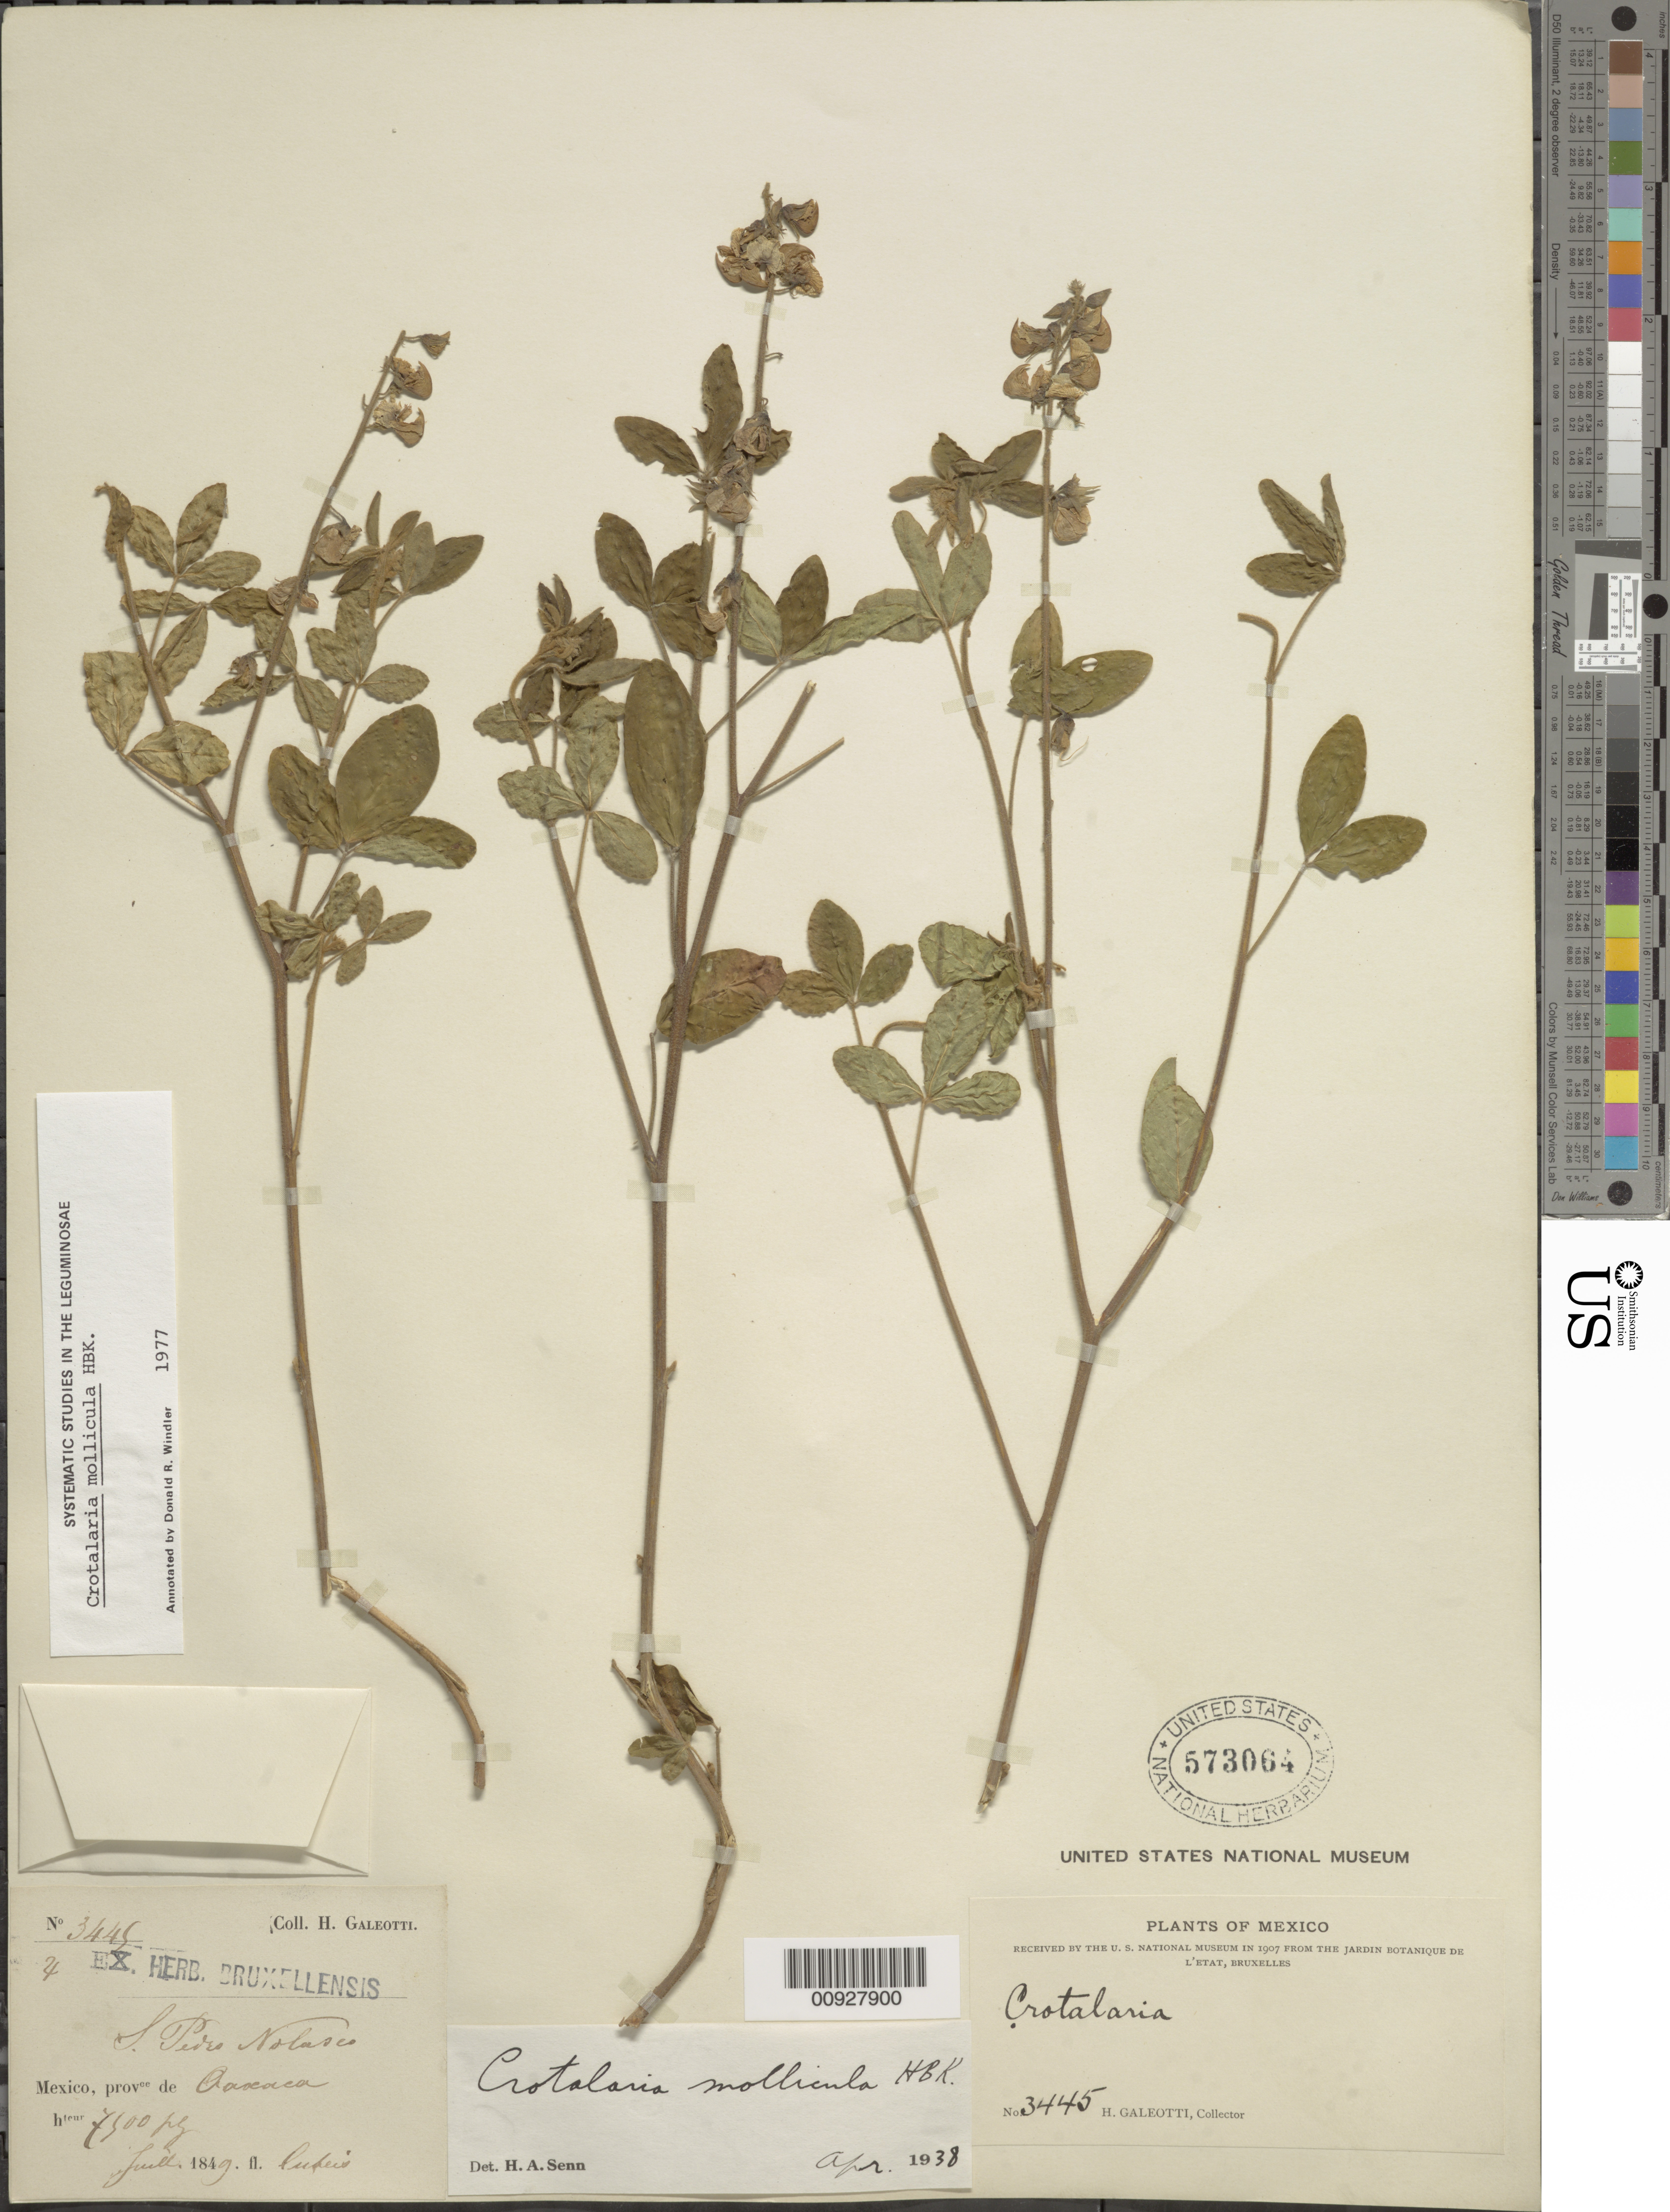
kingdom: Plantae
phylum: Tracheophyta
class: Magnoliopsida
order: Fabales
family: Fabaceae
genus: Crotalaria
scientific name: Crotalaria mollicula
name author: Kunth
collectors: H. G. Galeotti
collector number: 3445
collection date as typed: Jul 1849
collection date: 1849-07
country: Mexico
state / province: Oaxaca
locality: S. Pedro Nolasco, provce. de Oaxaca.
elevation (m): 2286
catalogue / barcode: US 573064